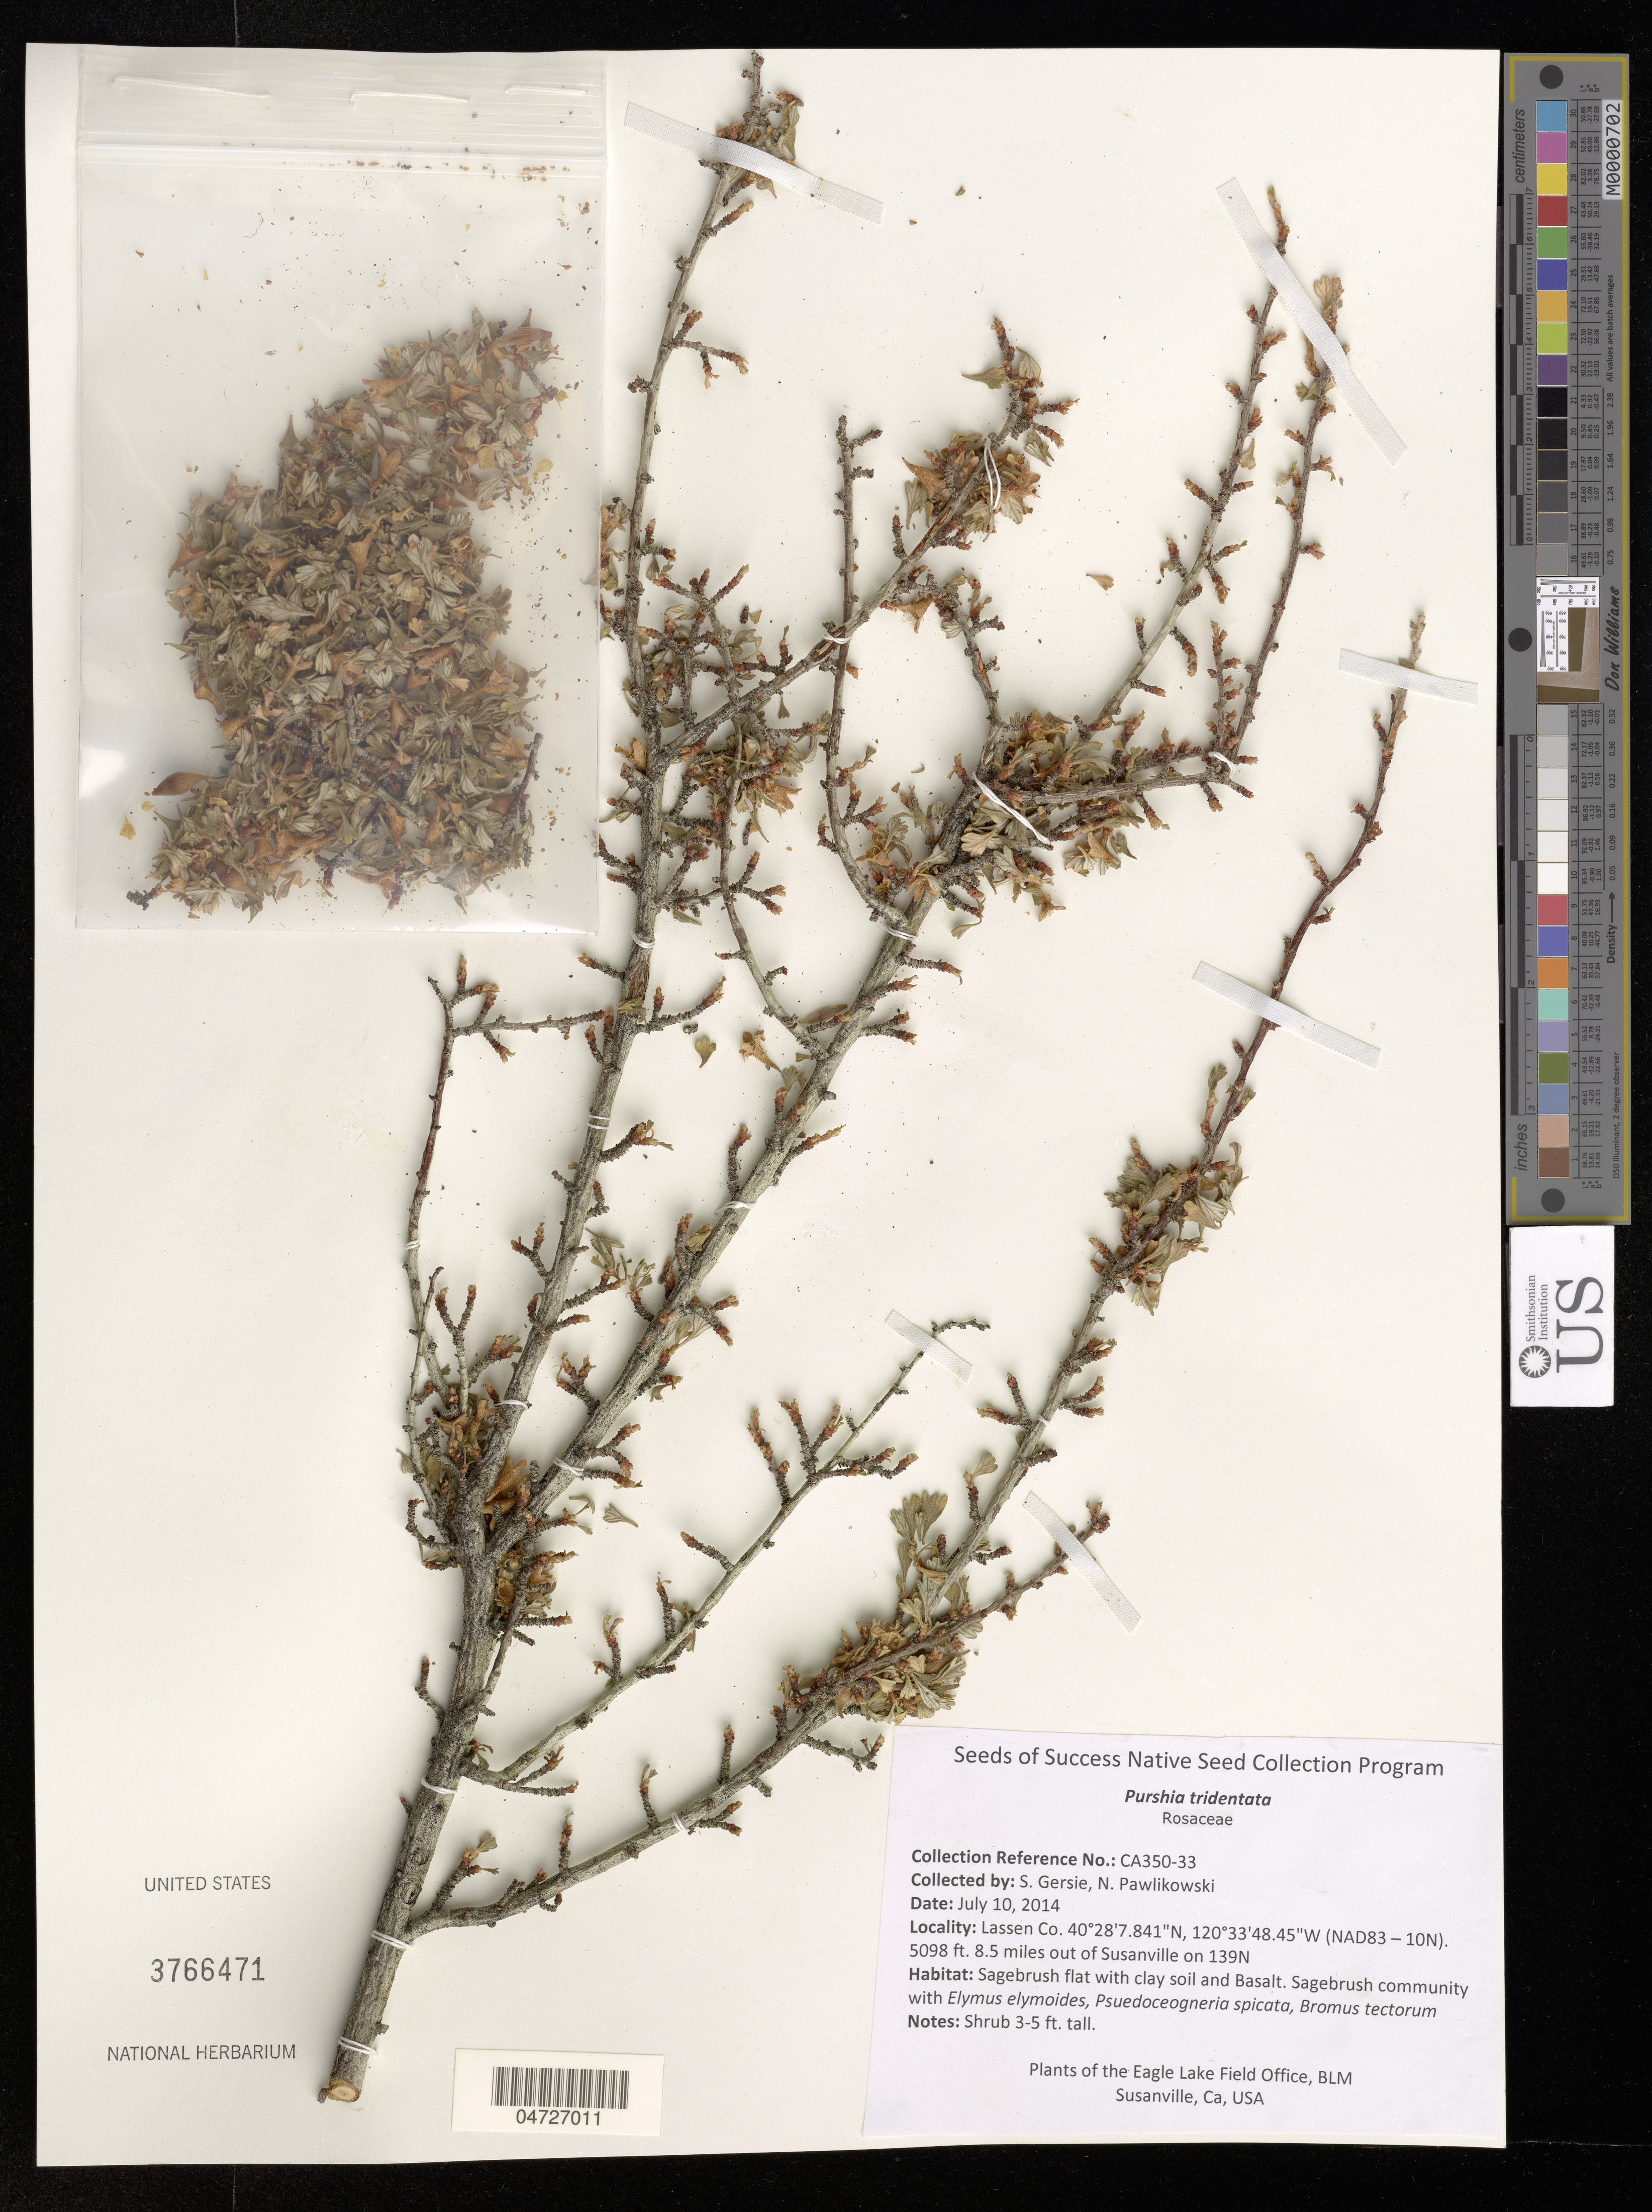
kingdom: Plantae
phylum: Tracheophyta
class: Magnoliopsida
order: Rosales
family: Rosaceae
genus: Purshia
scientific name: Purshia tridentata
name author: (Pursh) DC.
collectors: S. Gersie & N. Pawlikowski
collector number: CA350-33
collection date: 2014-07-10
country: United States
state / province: California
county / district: Lassen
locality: Lassen Co. 8.5 miles out of Susanville on 139N.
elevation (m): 1554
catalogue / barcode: US 3766471